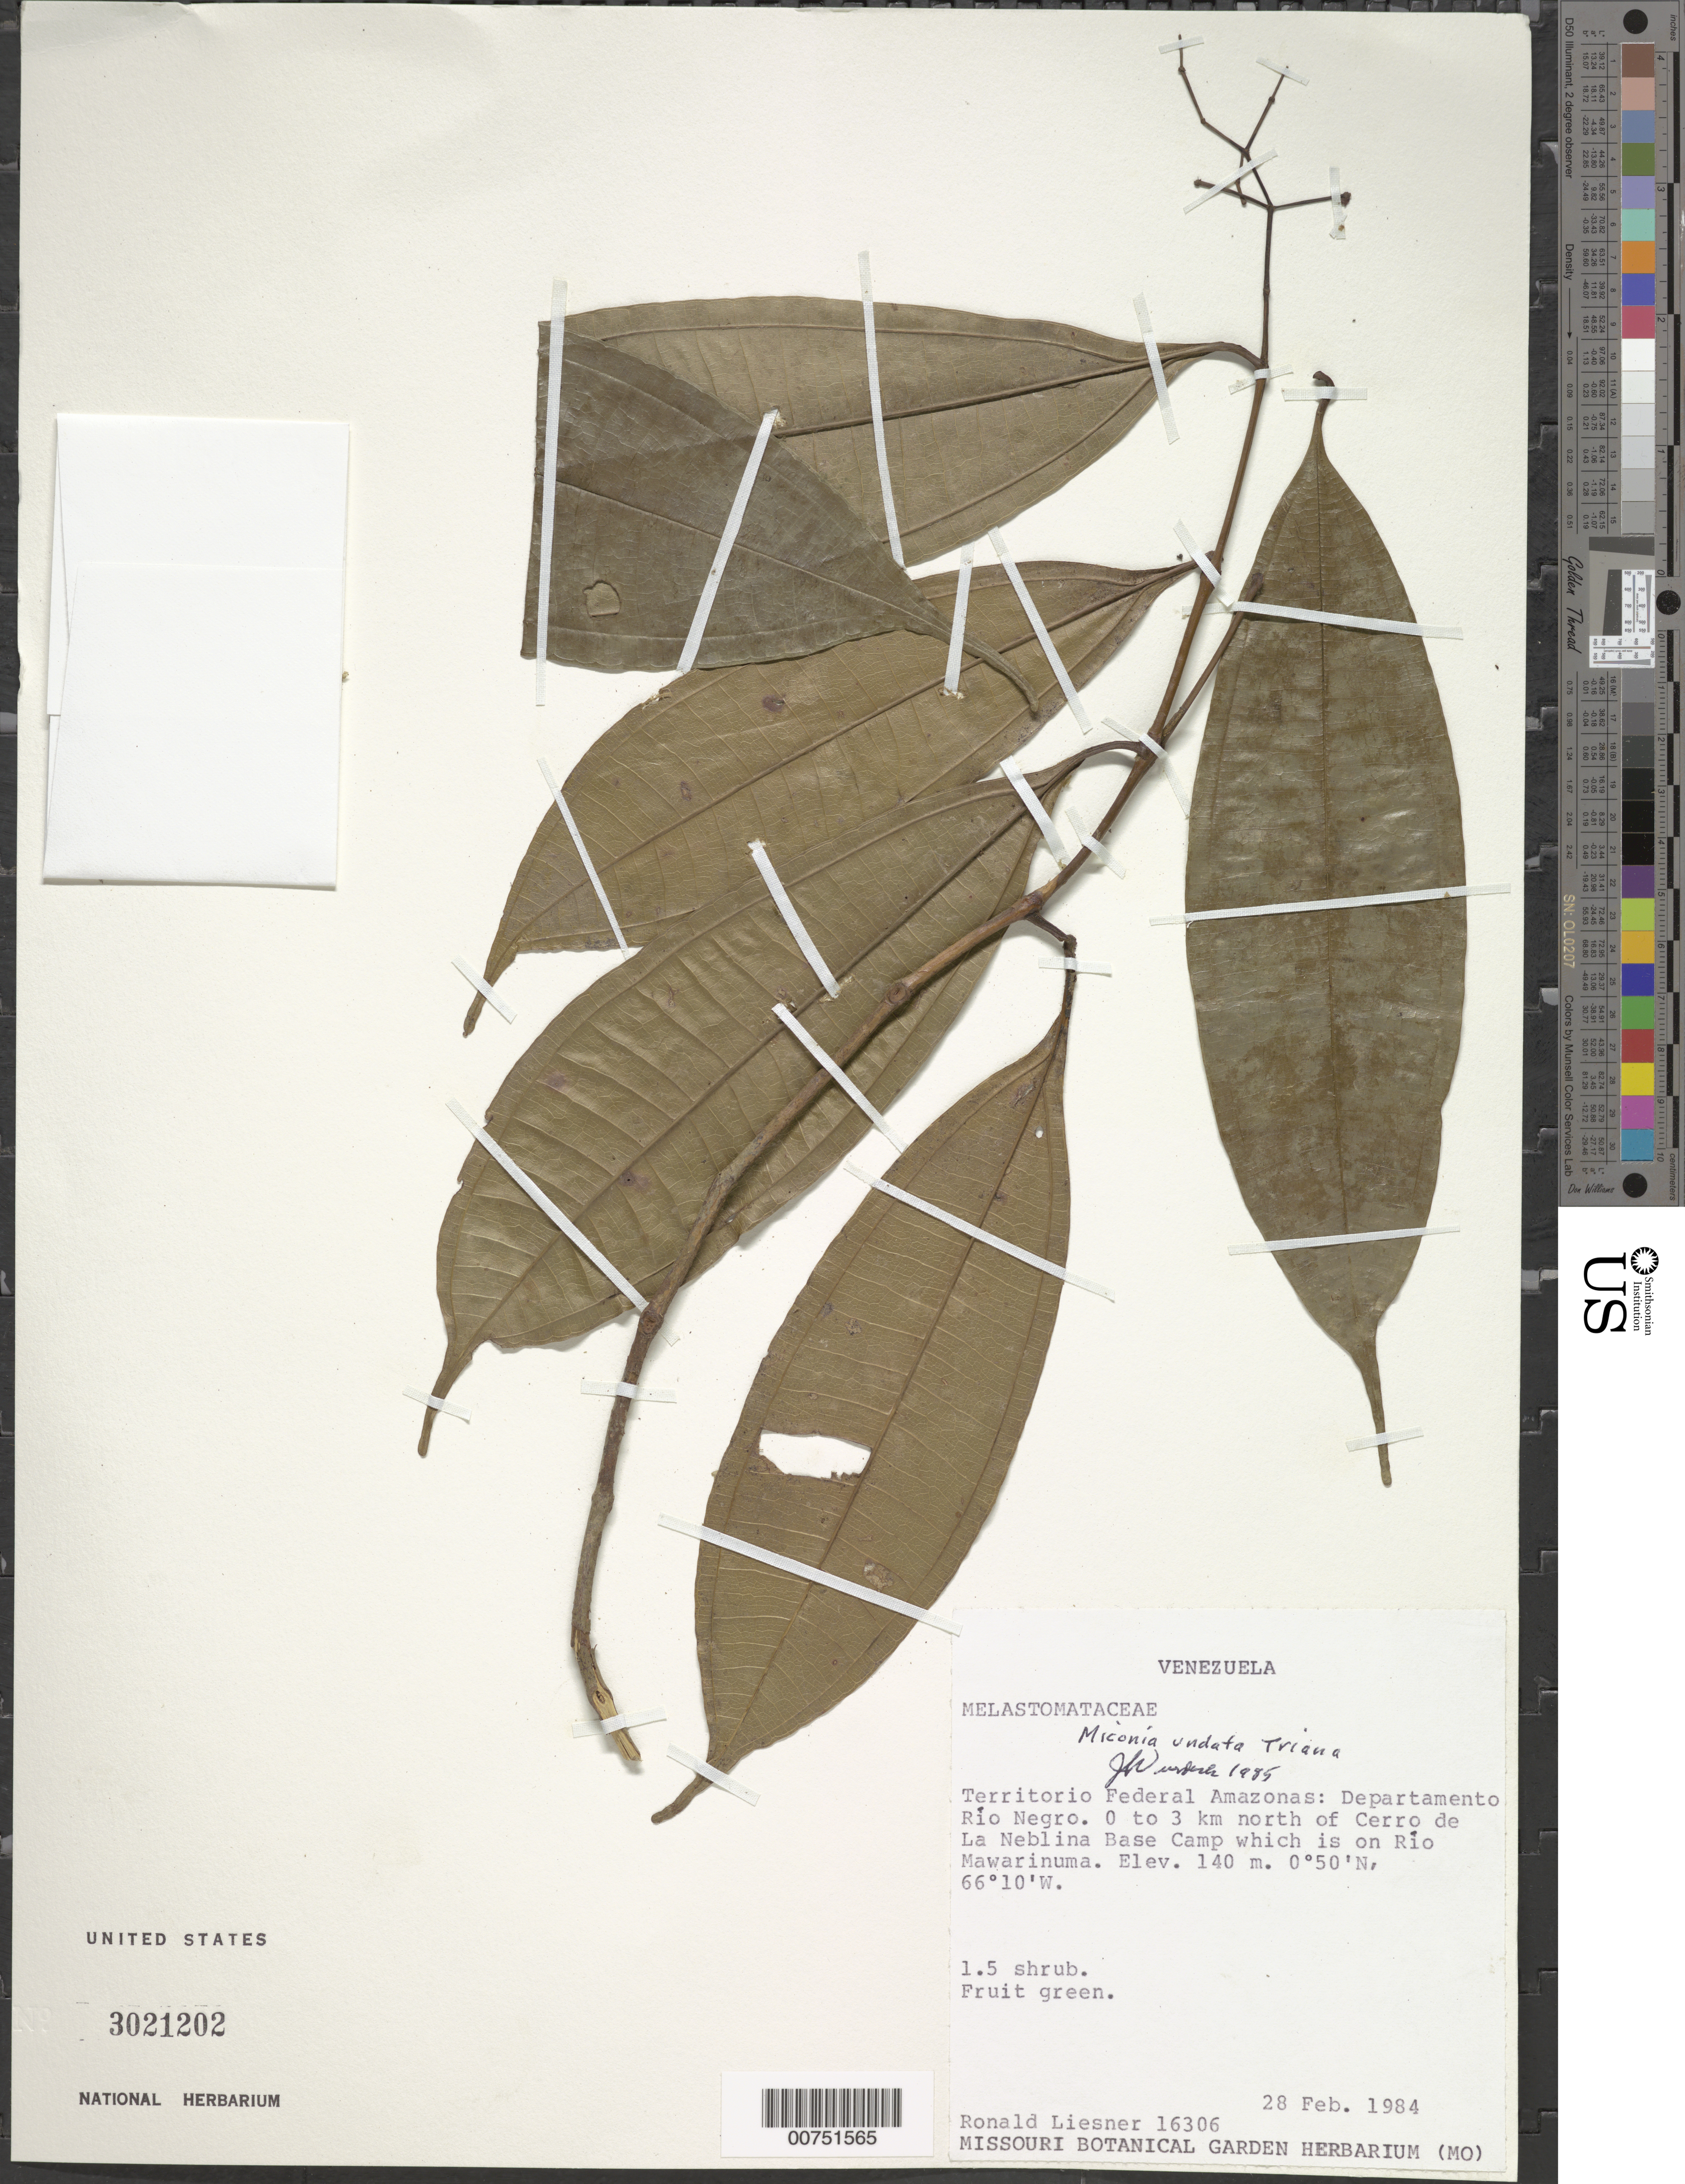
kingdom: Plantae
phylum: Tracheophyta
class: Magnoliopsida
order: Myrtales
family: Melastomataceae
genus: Miconia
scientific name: Miconia undata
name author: Triana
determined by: Wurdack, John J., (US), US (UNITED STATES)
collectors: R. L. Liesner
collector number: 16306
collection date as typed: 28-Feb-84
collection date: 1984-02-28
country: Venezuela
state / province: Amazonas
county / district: Río Negro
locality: Río Mawarinuma, 0-3 km N of Cerro de La Neblina Base Camp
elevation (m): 140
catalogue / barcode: US 3021202